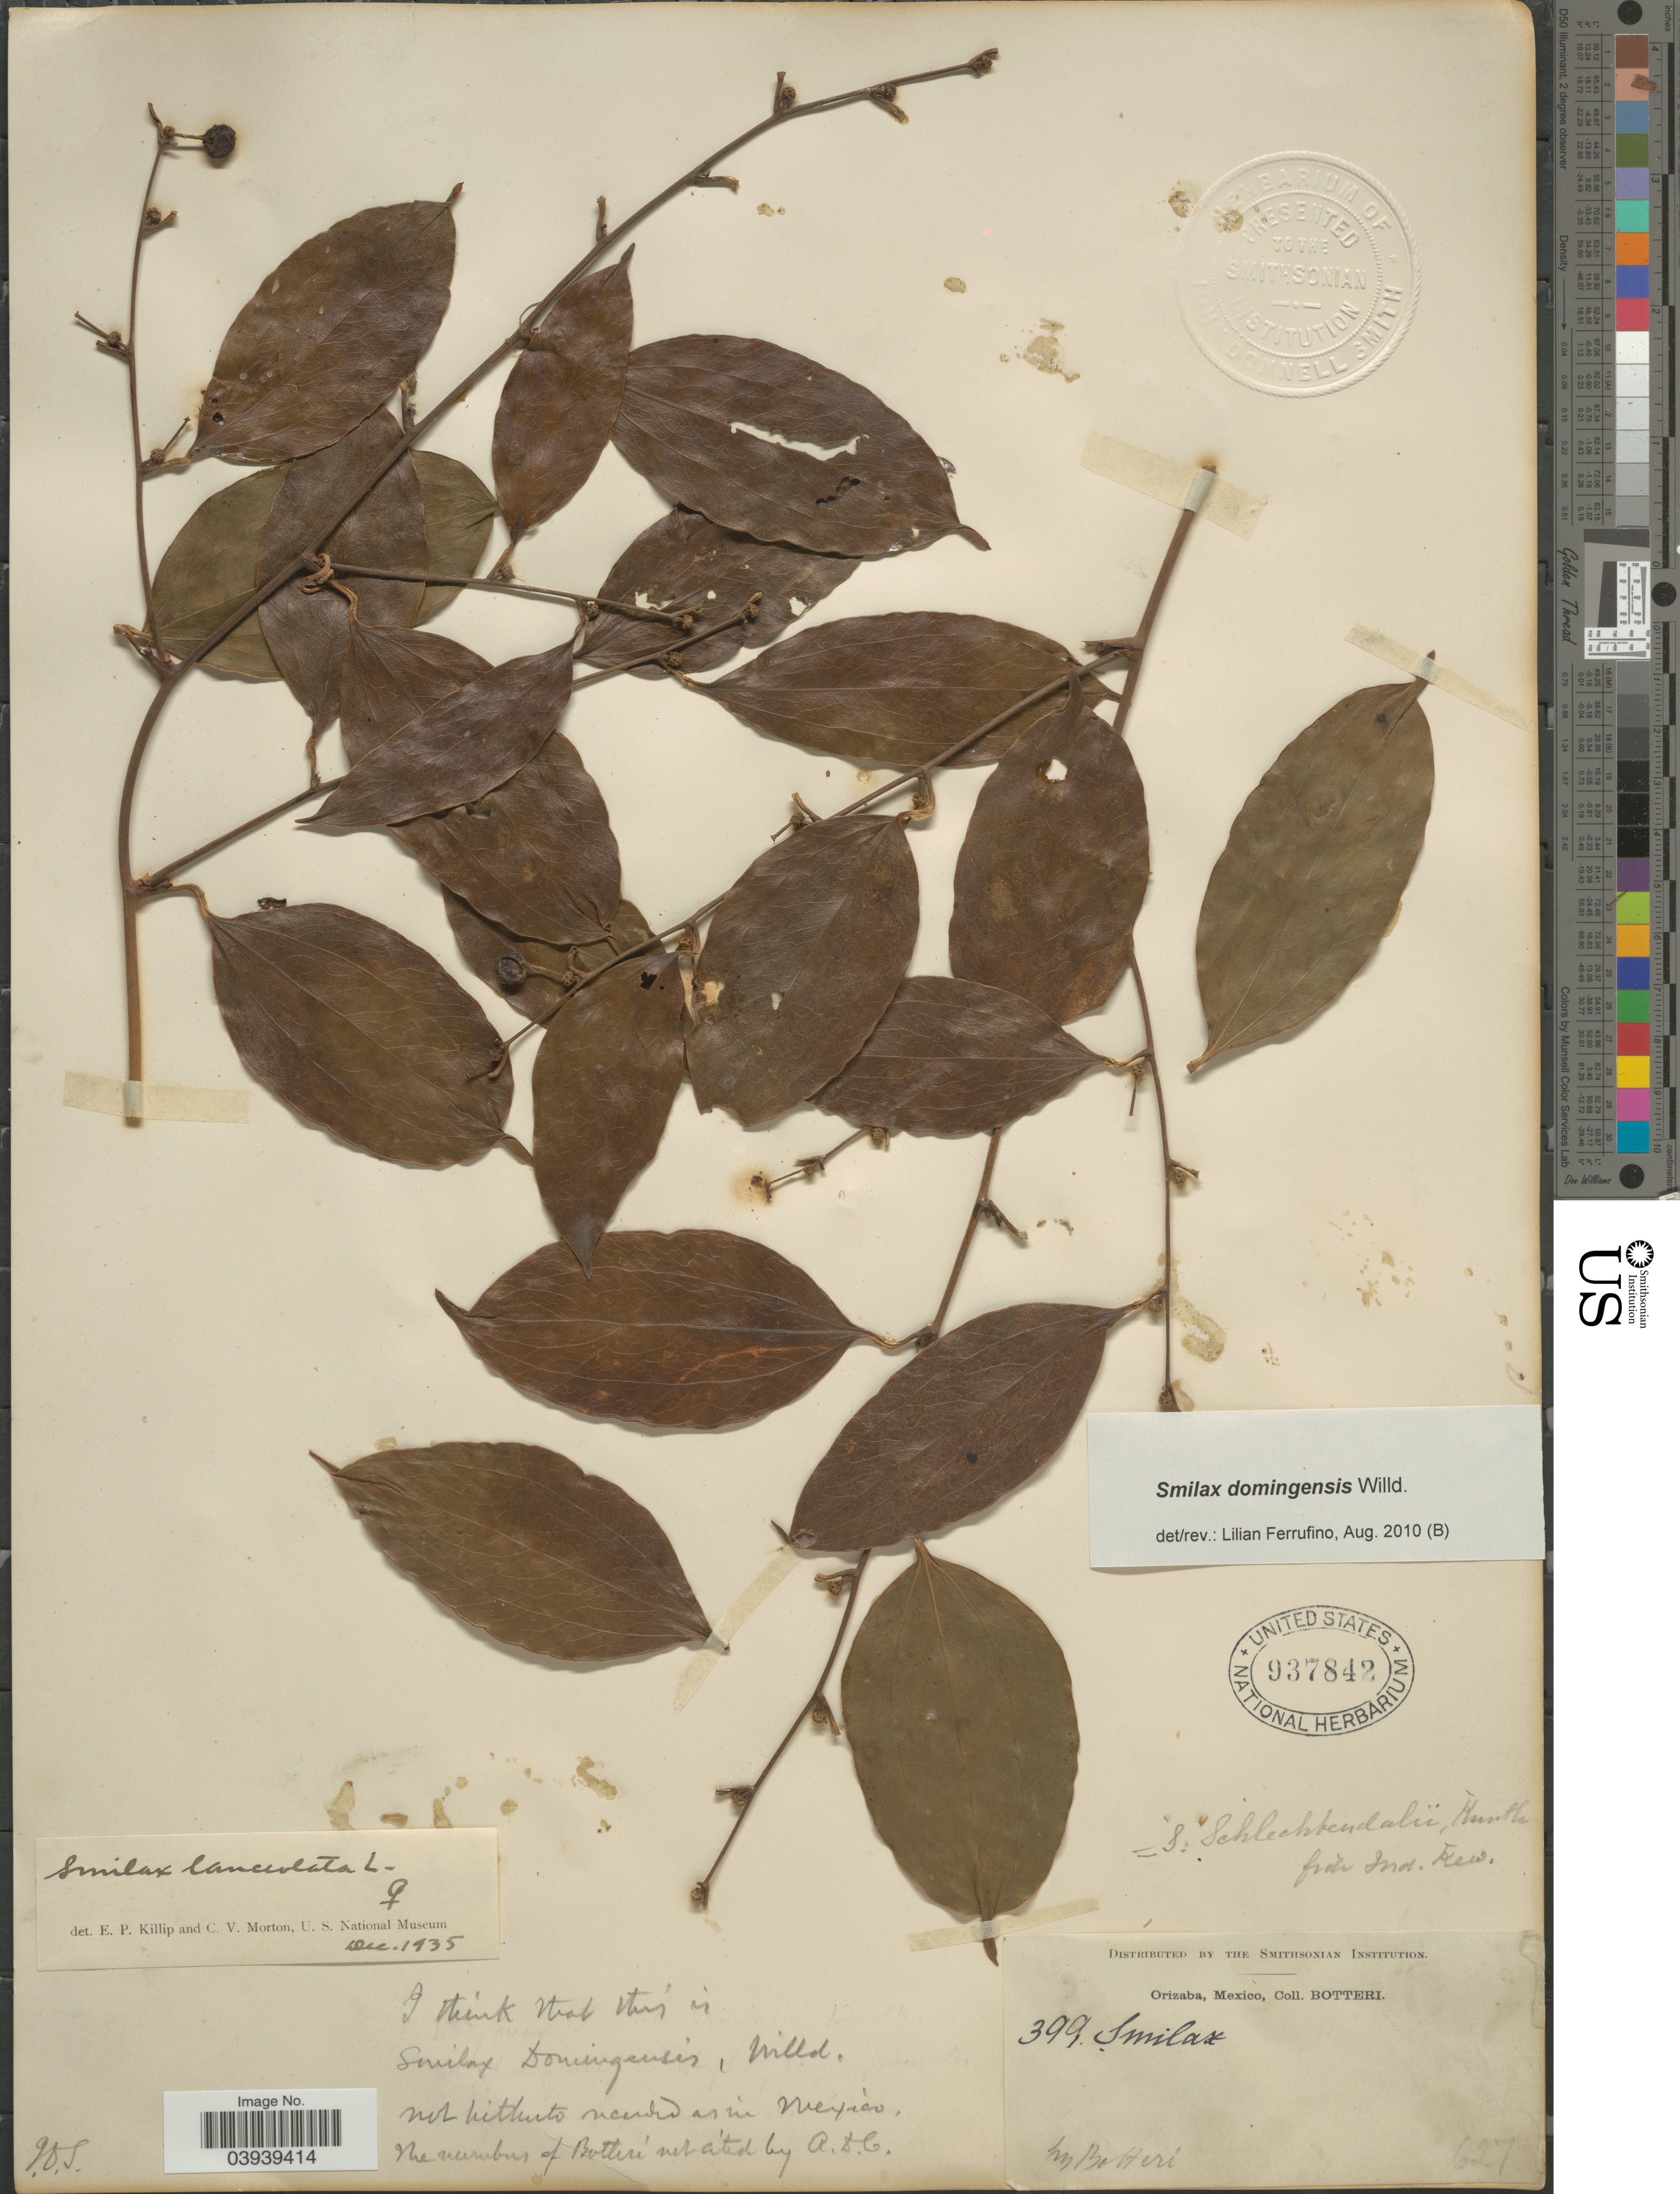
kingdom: Plantae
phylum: Tracheophyta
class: Liliopsida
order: Liliales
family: Smilacaceae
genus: Smilax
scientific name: Smilax domingensis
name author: Willd.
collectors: -. Botteri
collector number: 399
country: Mexico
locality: Orizaba.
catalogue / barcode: US 937842